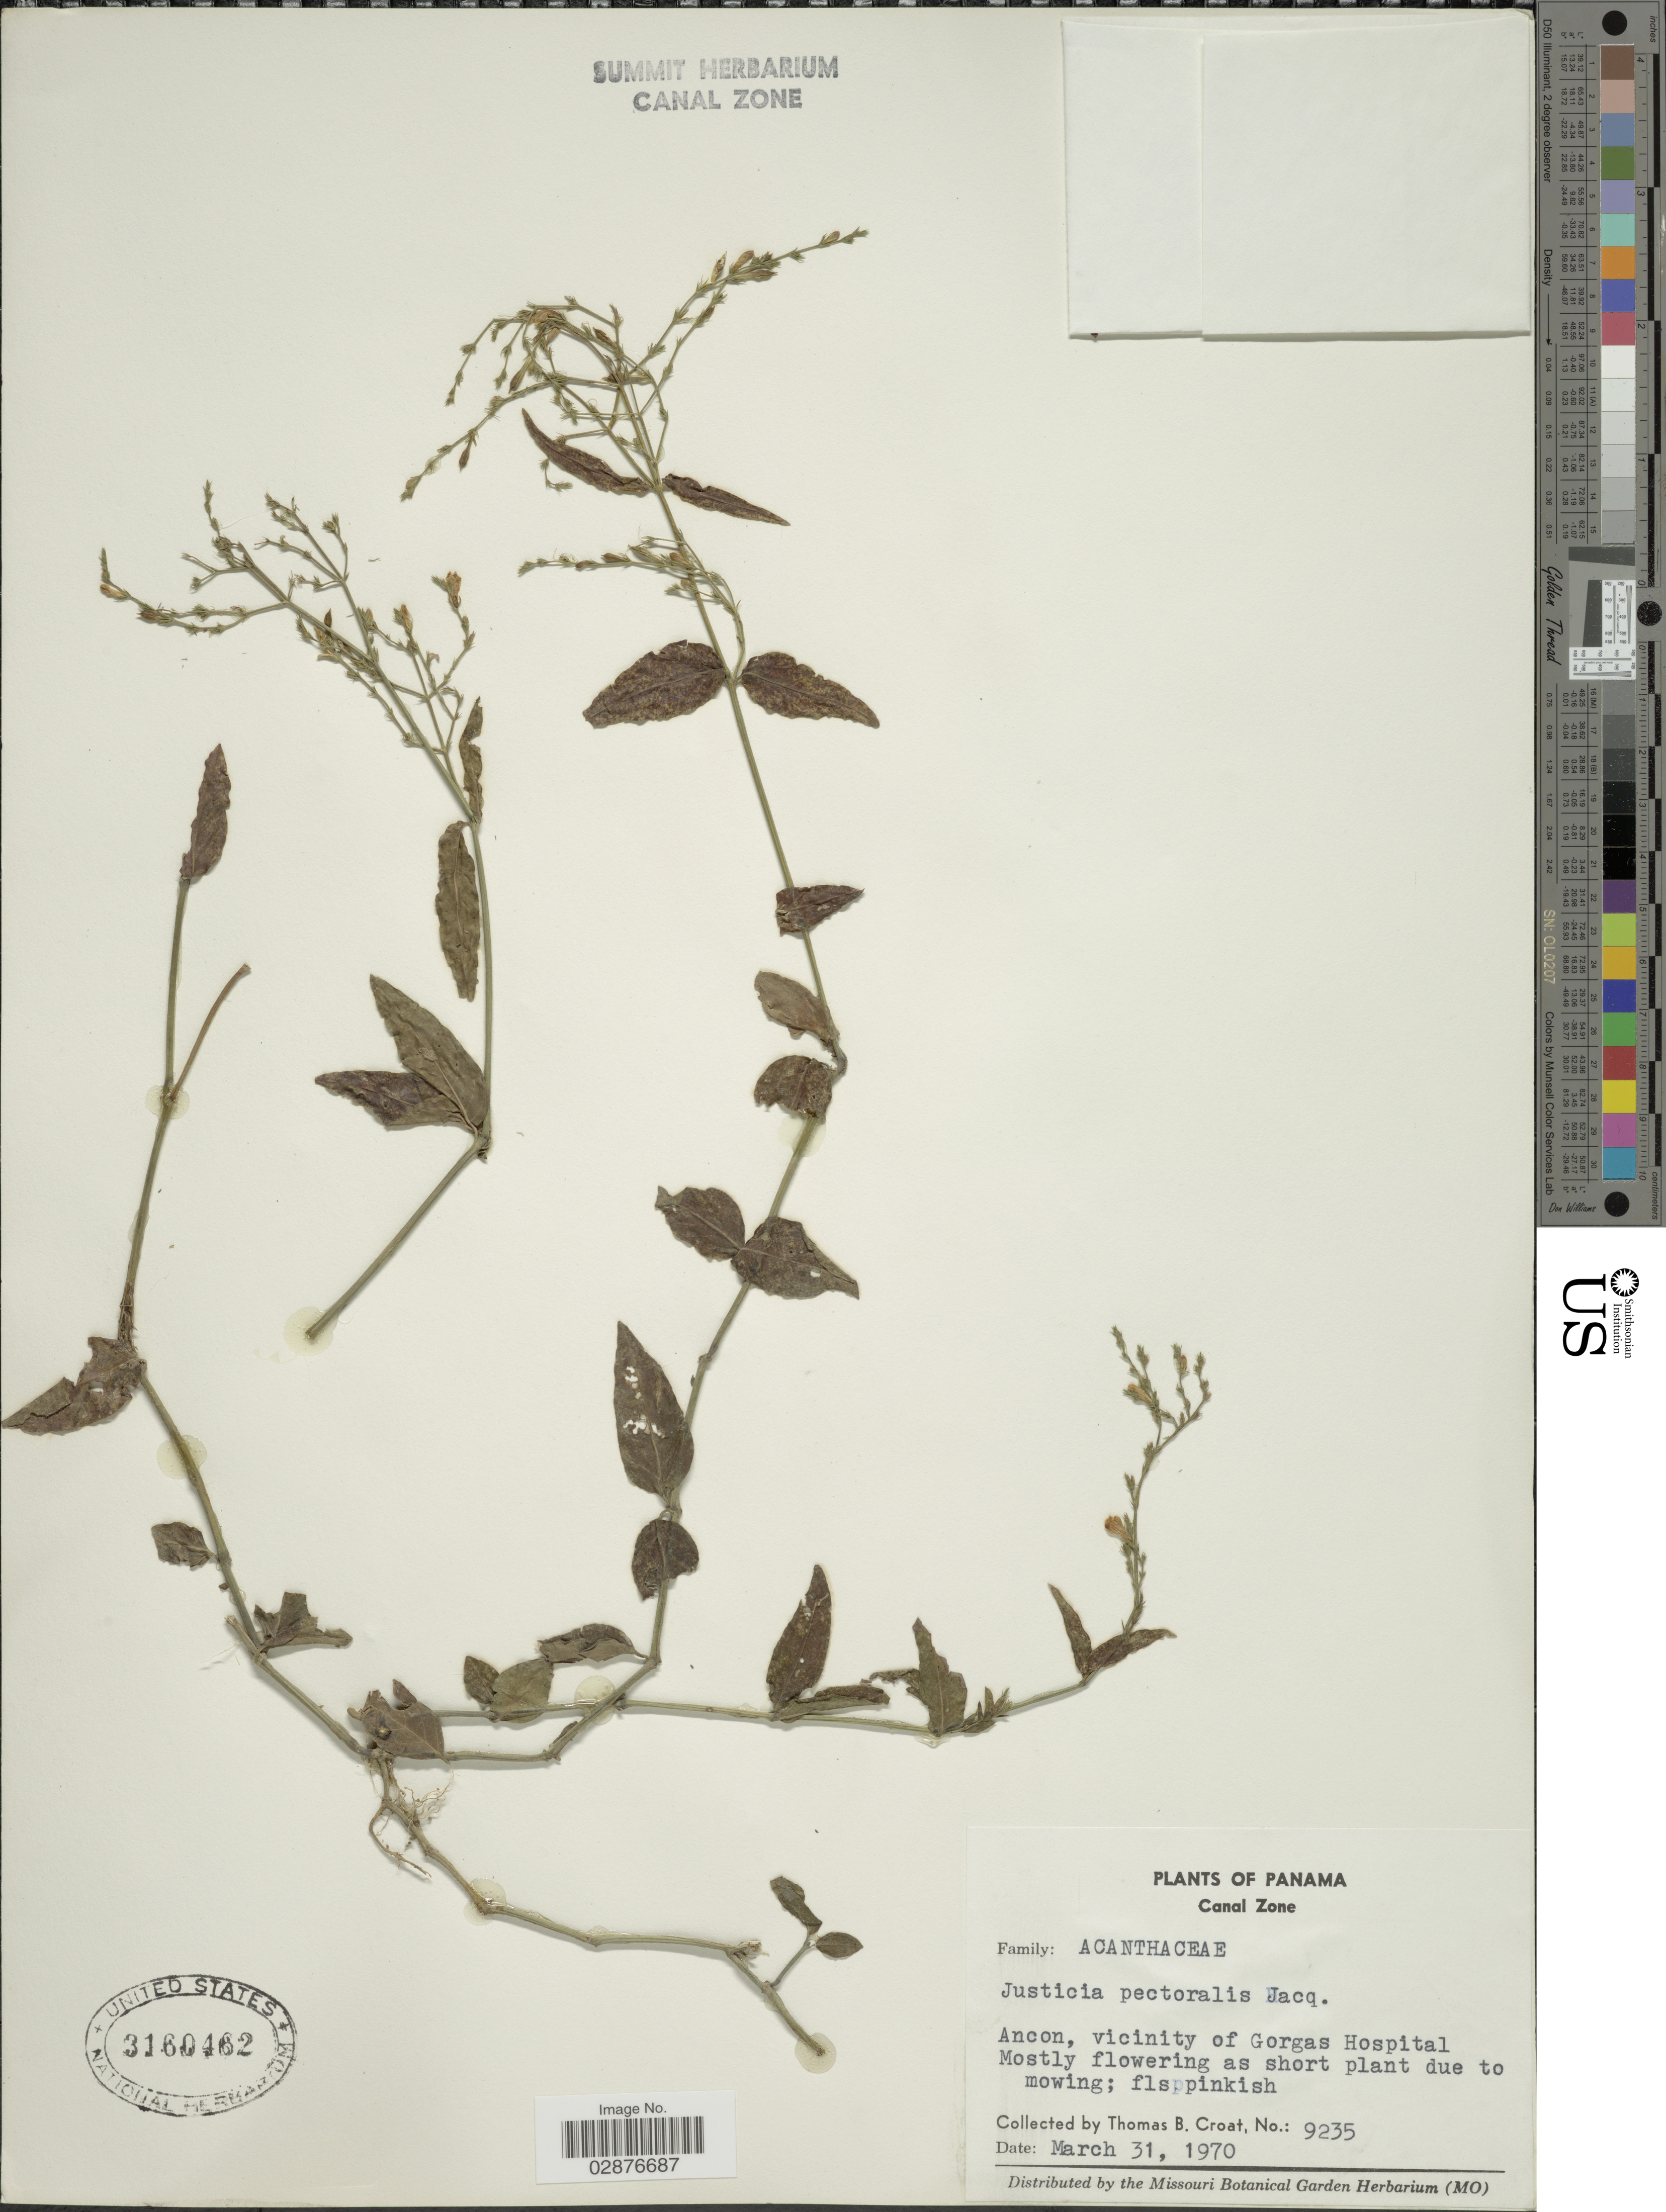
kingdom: Plantae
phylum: Tracheophyta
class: Magnoliopsida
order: Lamiales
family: Acanthaceae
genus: Justicia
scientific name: Justicia pectoralis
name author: Jacq.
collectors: T. B. Croat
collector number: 9235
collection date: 1970-03-31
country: Panama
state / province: Colón / Panamá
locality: Canal Zone, Ancon, vicinity of Gorgas Hospital.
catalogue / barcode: US 3160462